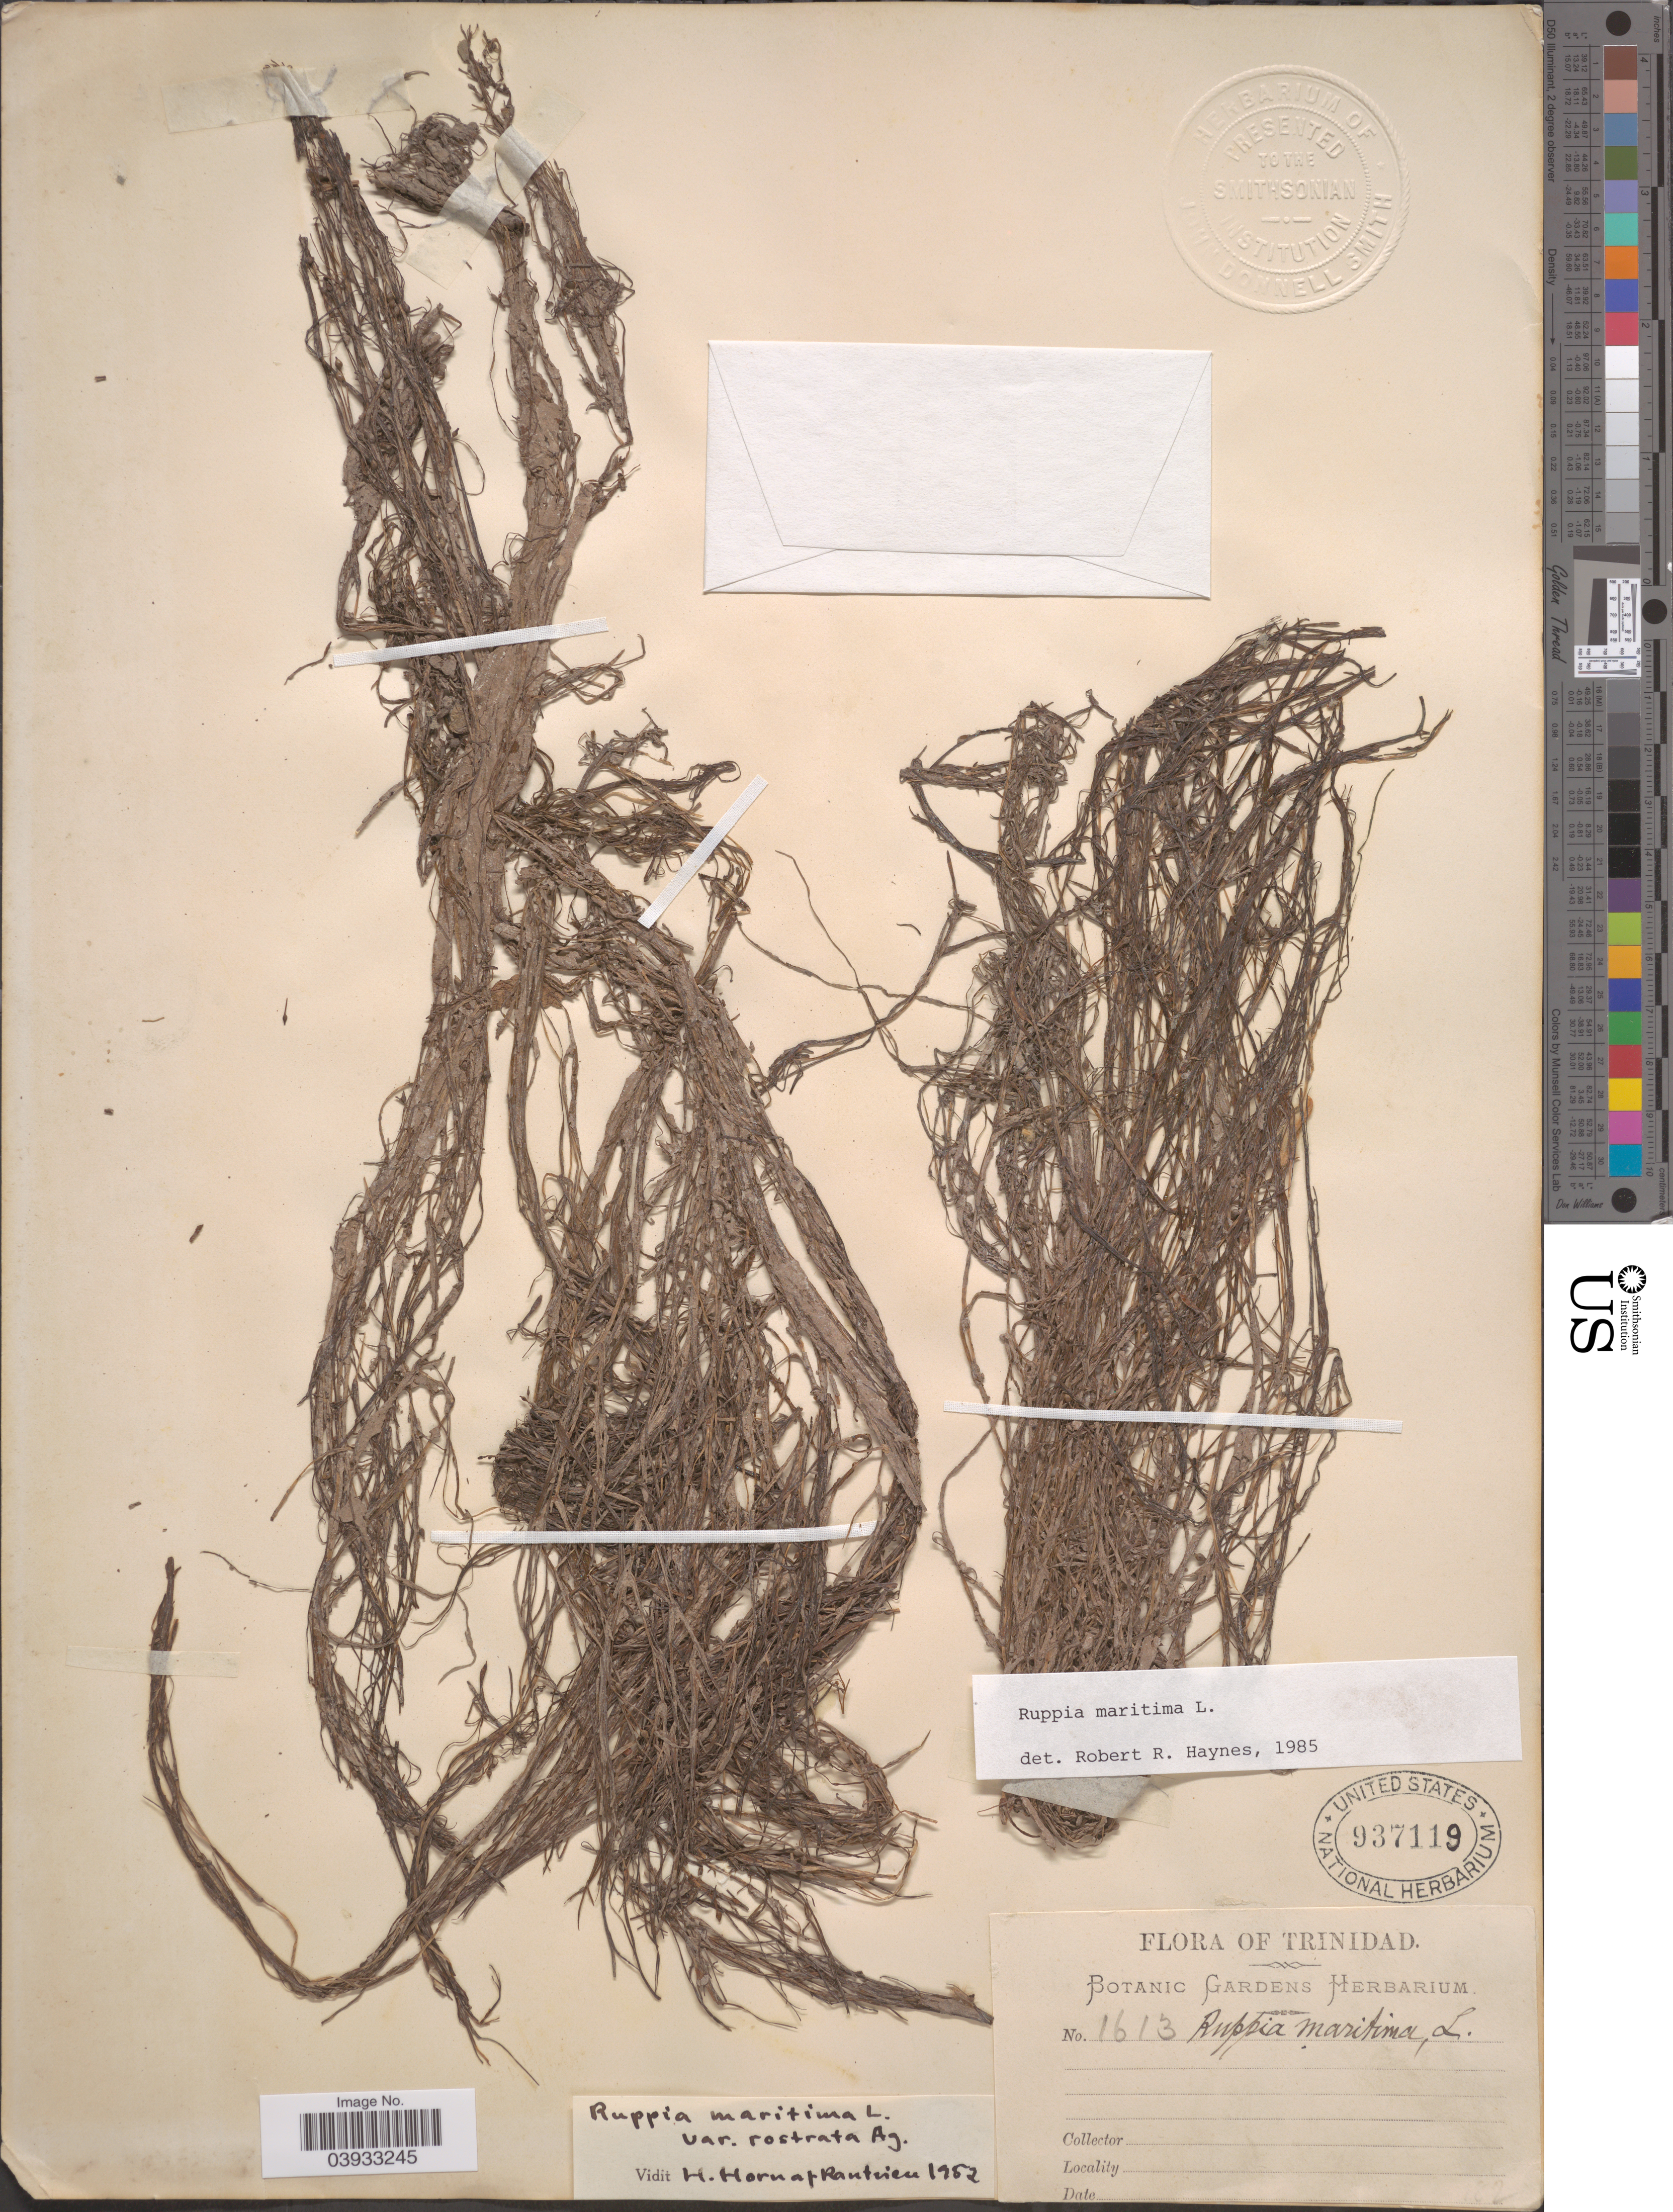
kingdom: Plantae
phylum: Tracheophyta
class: Liliopsida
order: Alismatales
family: Ruppiaceae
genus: Ruppia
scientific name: Ruppia maritima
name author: L.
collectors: ex herb. Botanic Gardens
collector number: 1613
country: Trinidad and Tobago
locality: Trinidad.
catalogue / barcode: US 937119